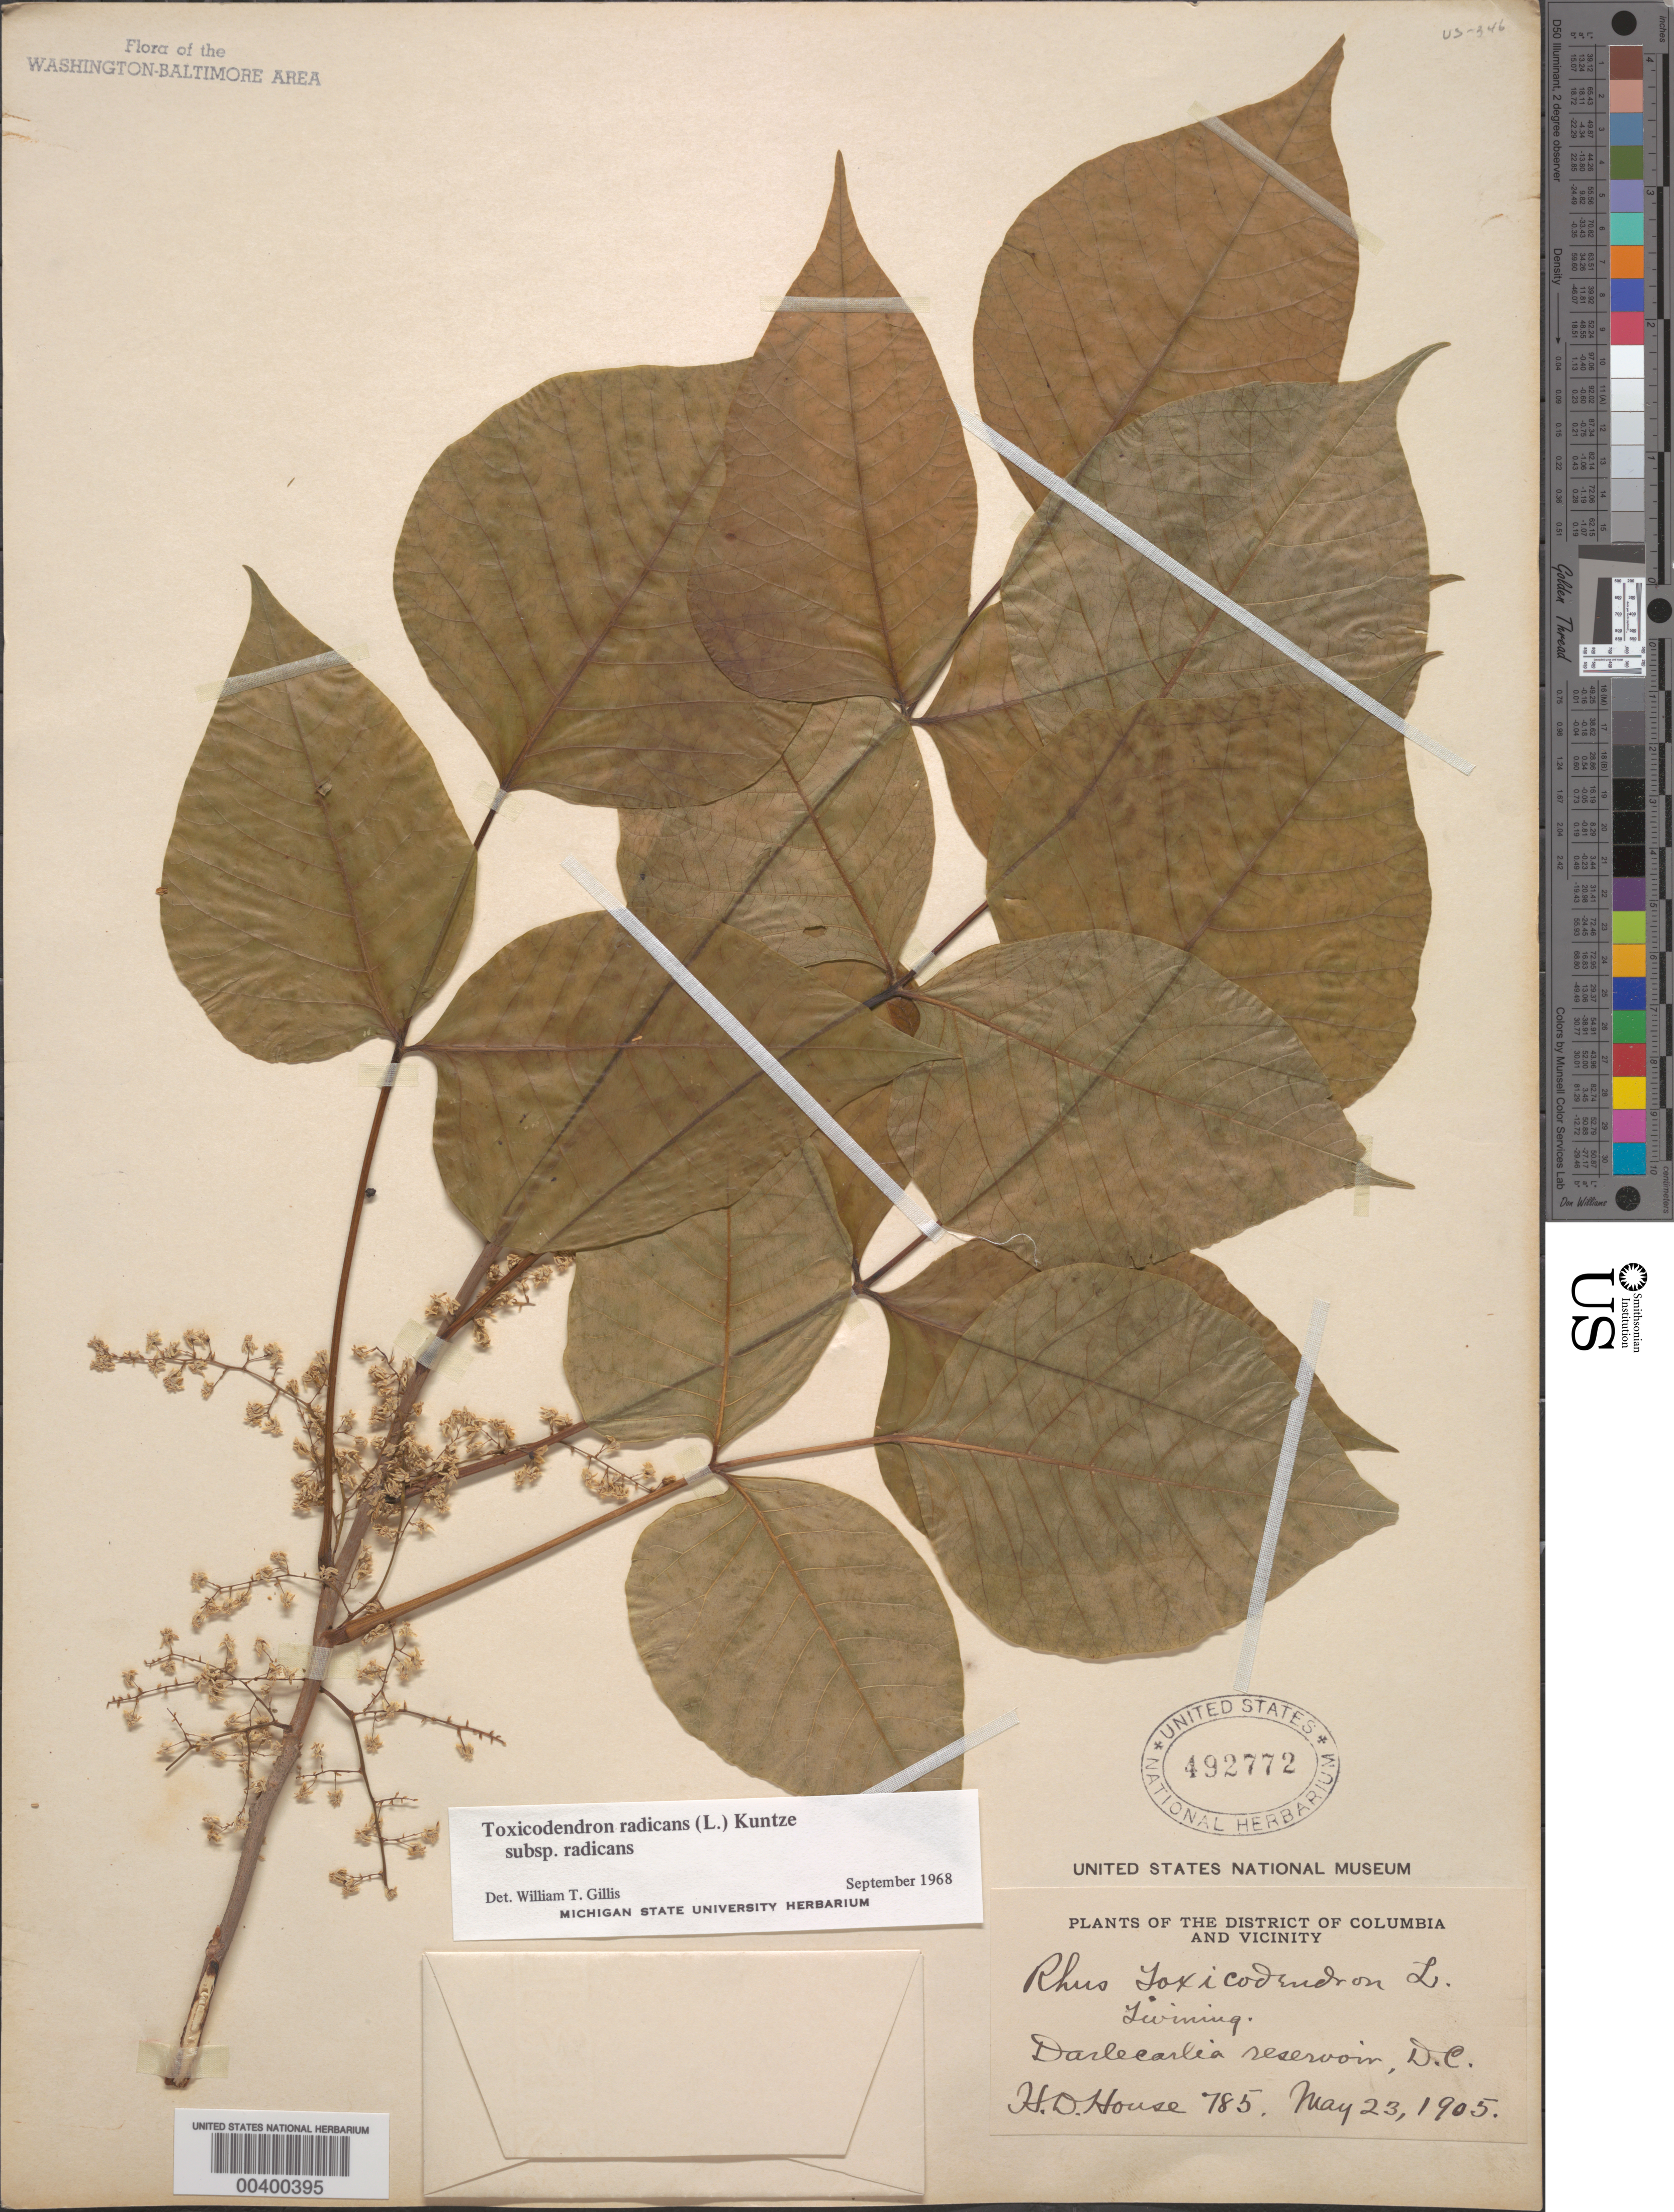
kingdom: Plantae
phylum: Tracheophyta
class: Magnoliopsida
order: Sapindales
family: Anacardiaceae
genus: Toxicodendron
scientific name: Toxicodendron radicans subsp. radicans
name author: (L.) Kuntze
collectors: H. D. House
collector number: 785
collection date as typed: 23 May 1905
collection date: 1905-05-23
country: United States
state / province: District of Columbia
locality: Dalecarlia Reservoir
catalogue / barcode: US 492772